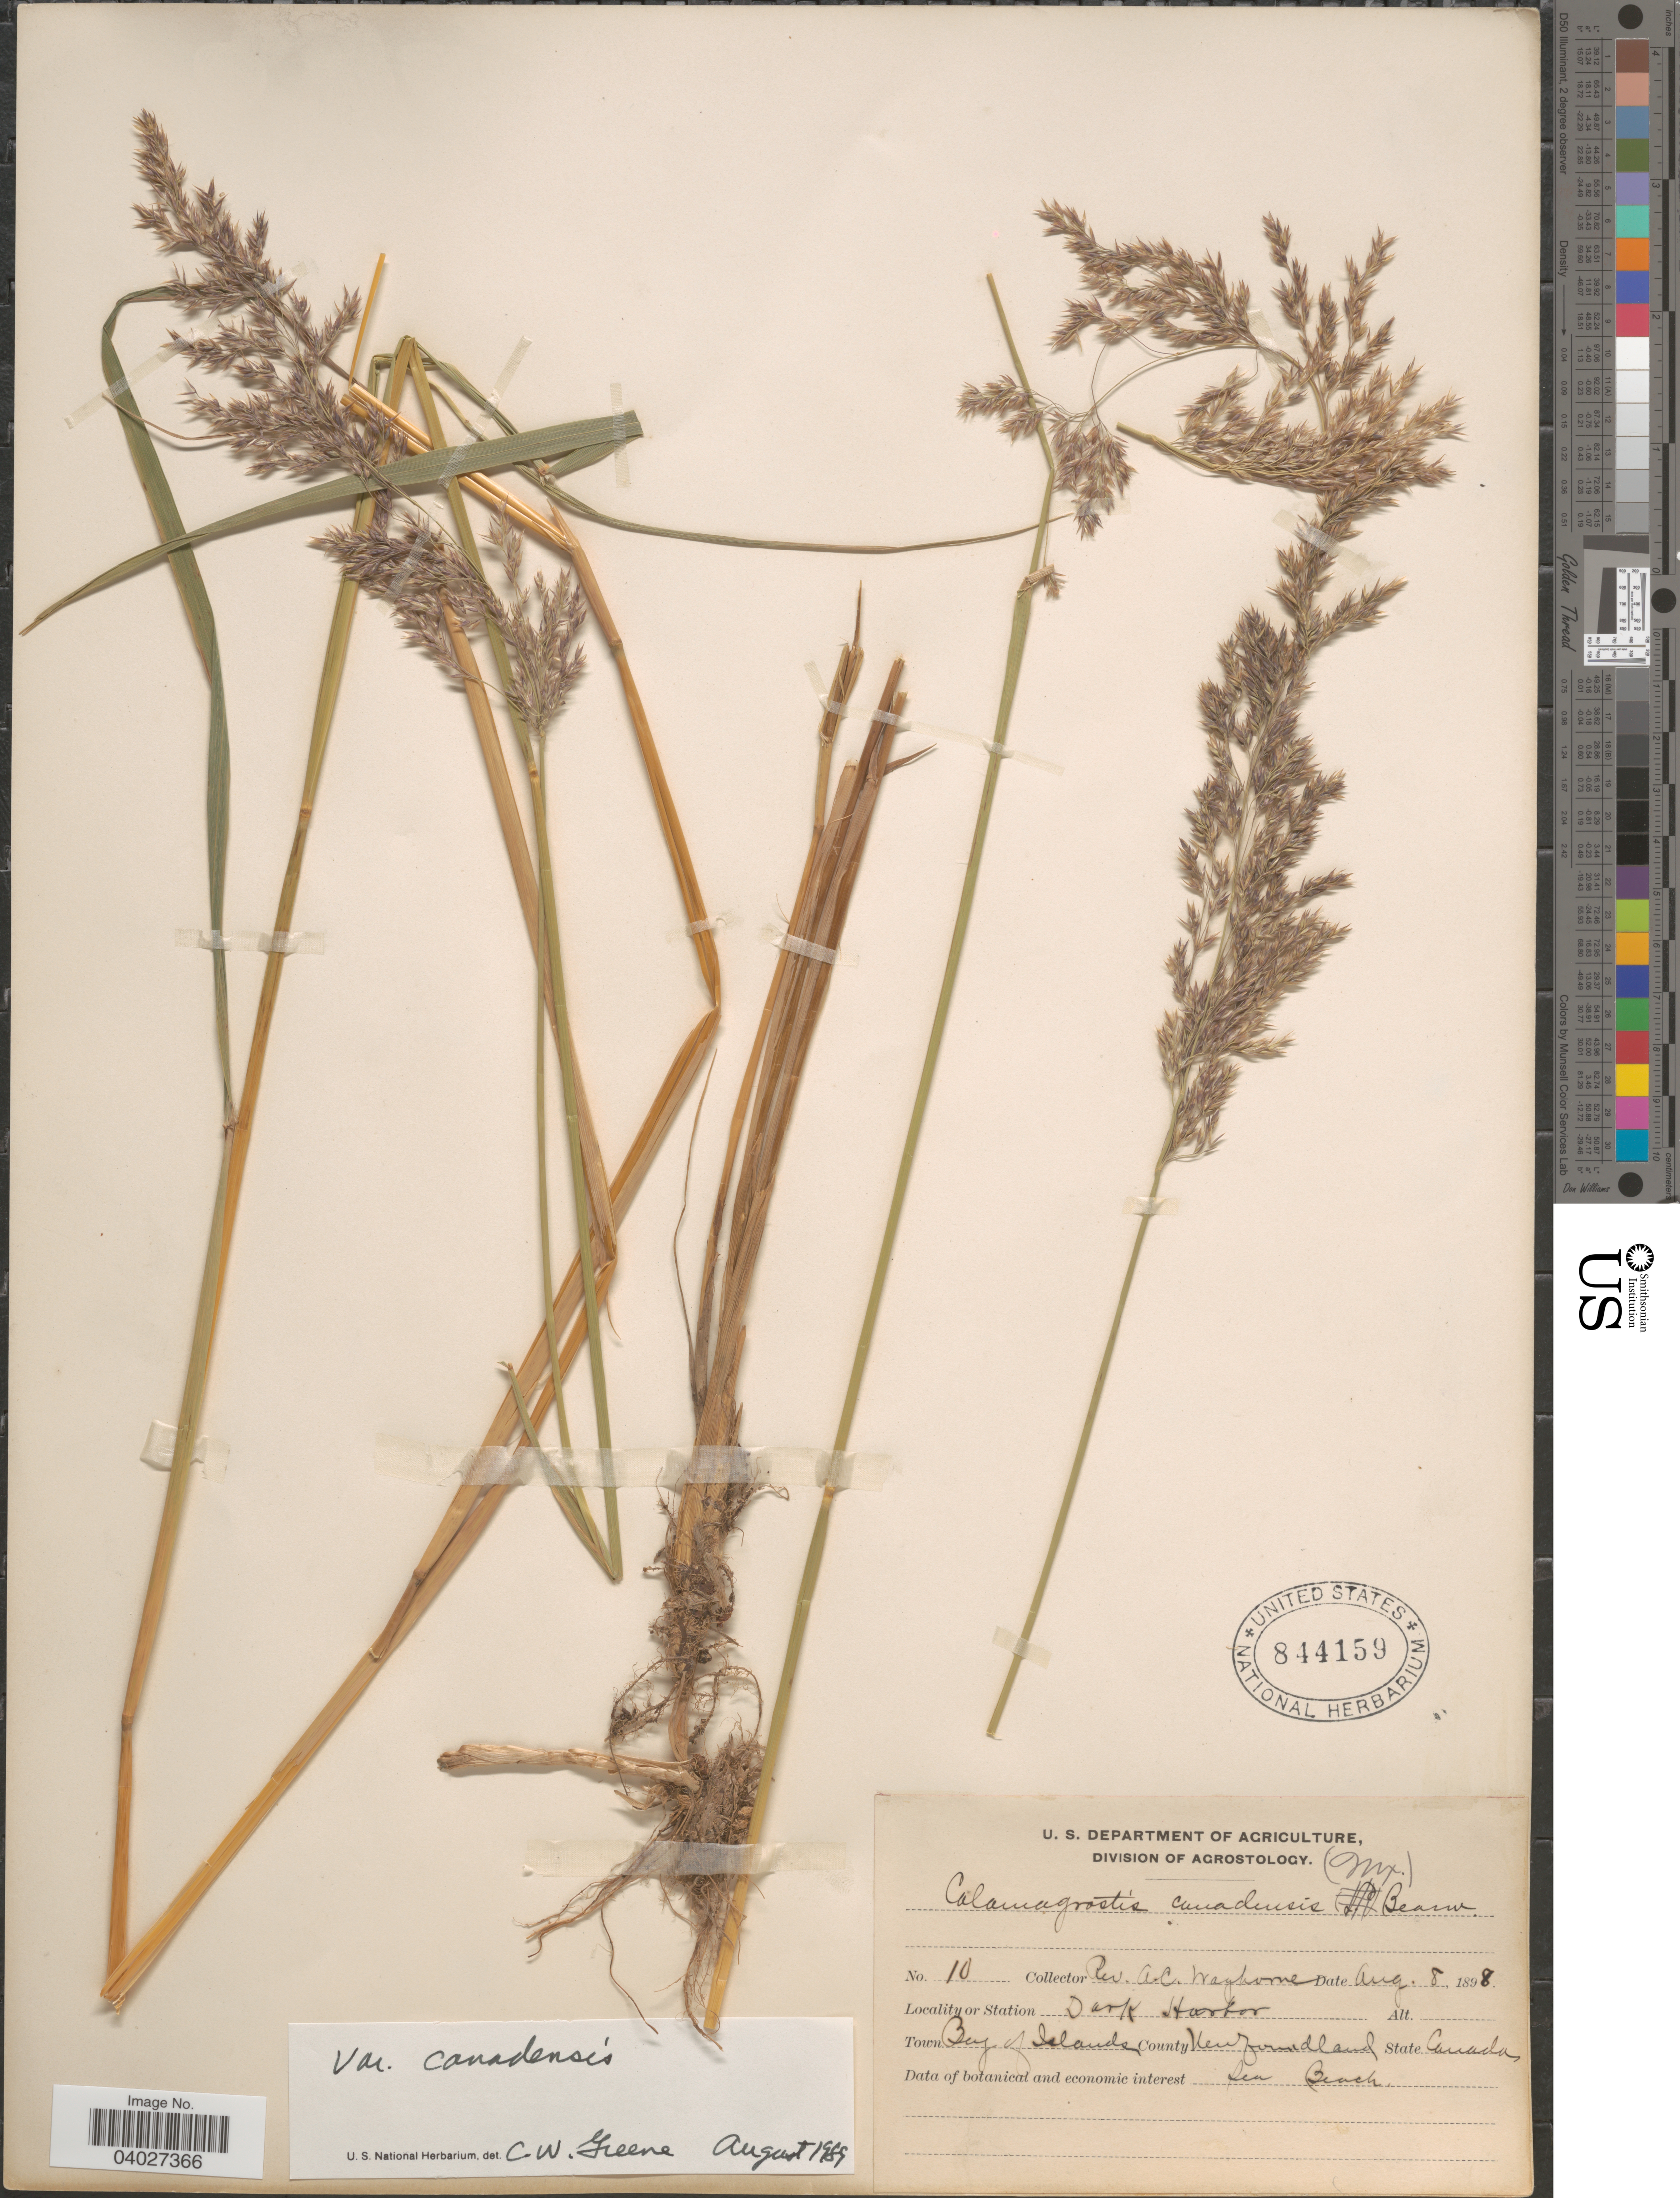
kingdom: Plantae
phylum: Tracheophyta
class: Liliopsida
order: Poales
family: Poaceae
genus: Calamagrostis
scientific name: Calamagrostis canadensis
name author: (Michx.) P. Beauv.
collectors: A. Waghorne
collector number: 10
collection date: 1898-08-08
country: Canada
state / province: Newfoundland and Labrador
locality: Station Dark Harbor. Town Bay of Islands. County Newfoundland.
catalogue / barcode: US 844159